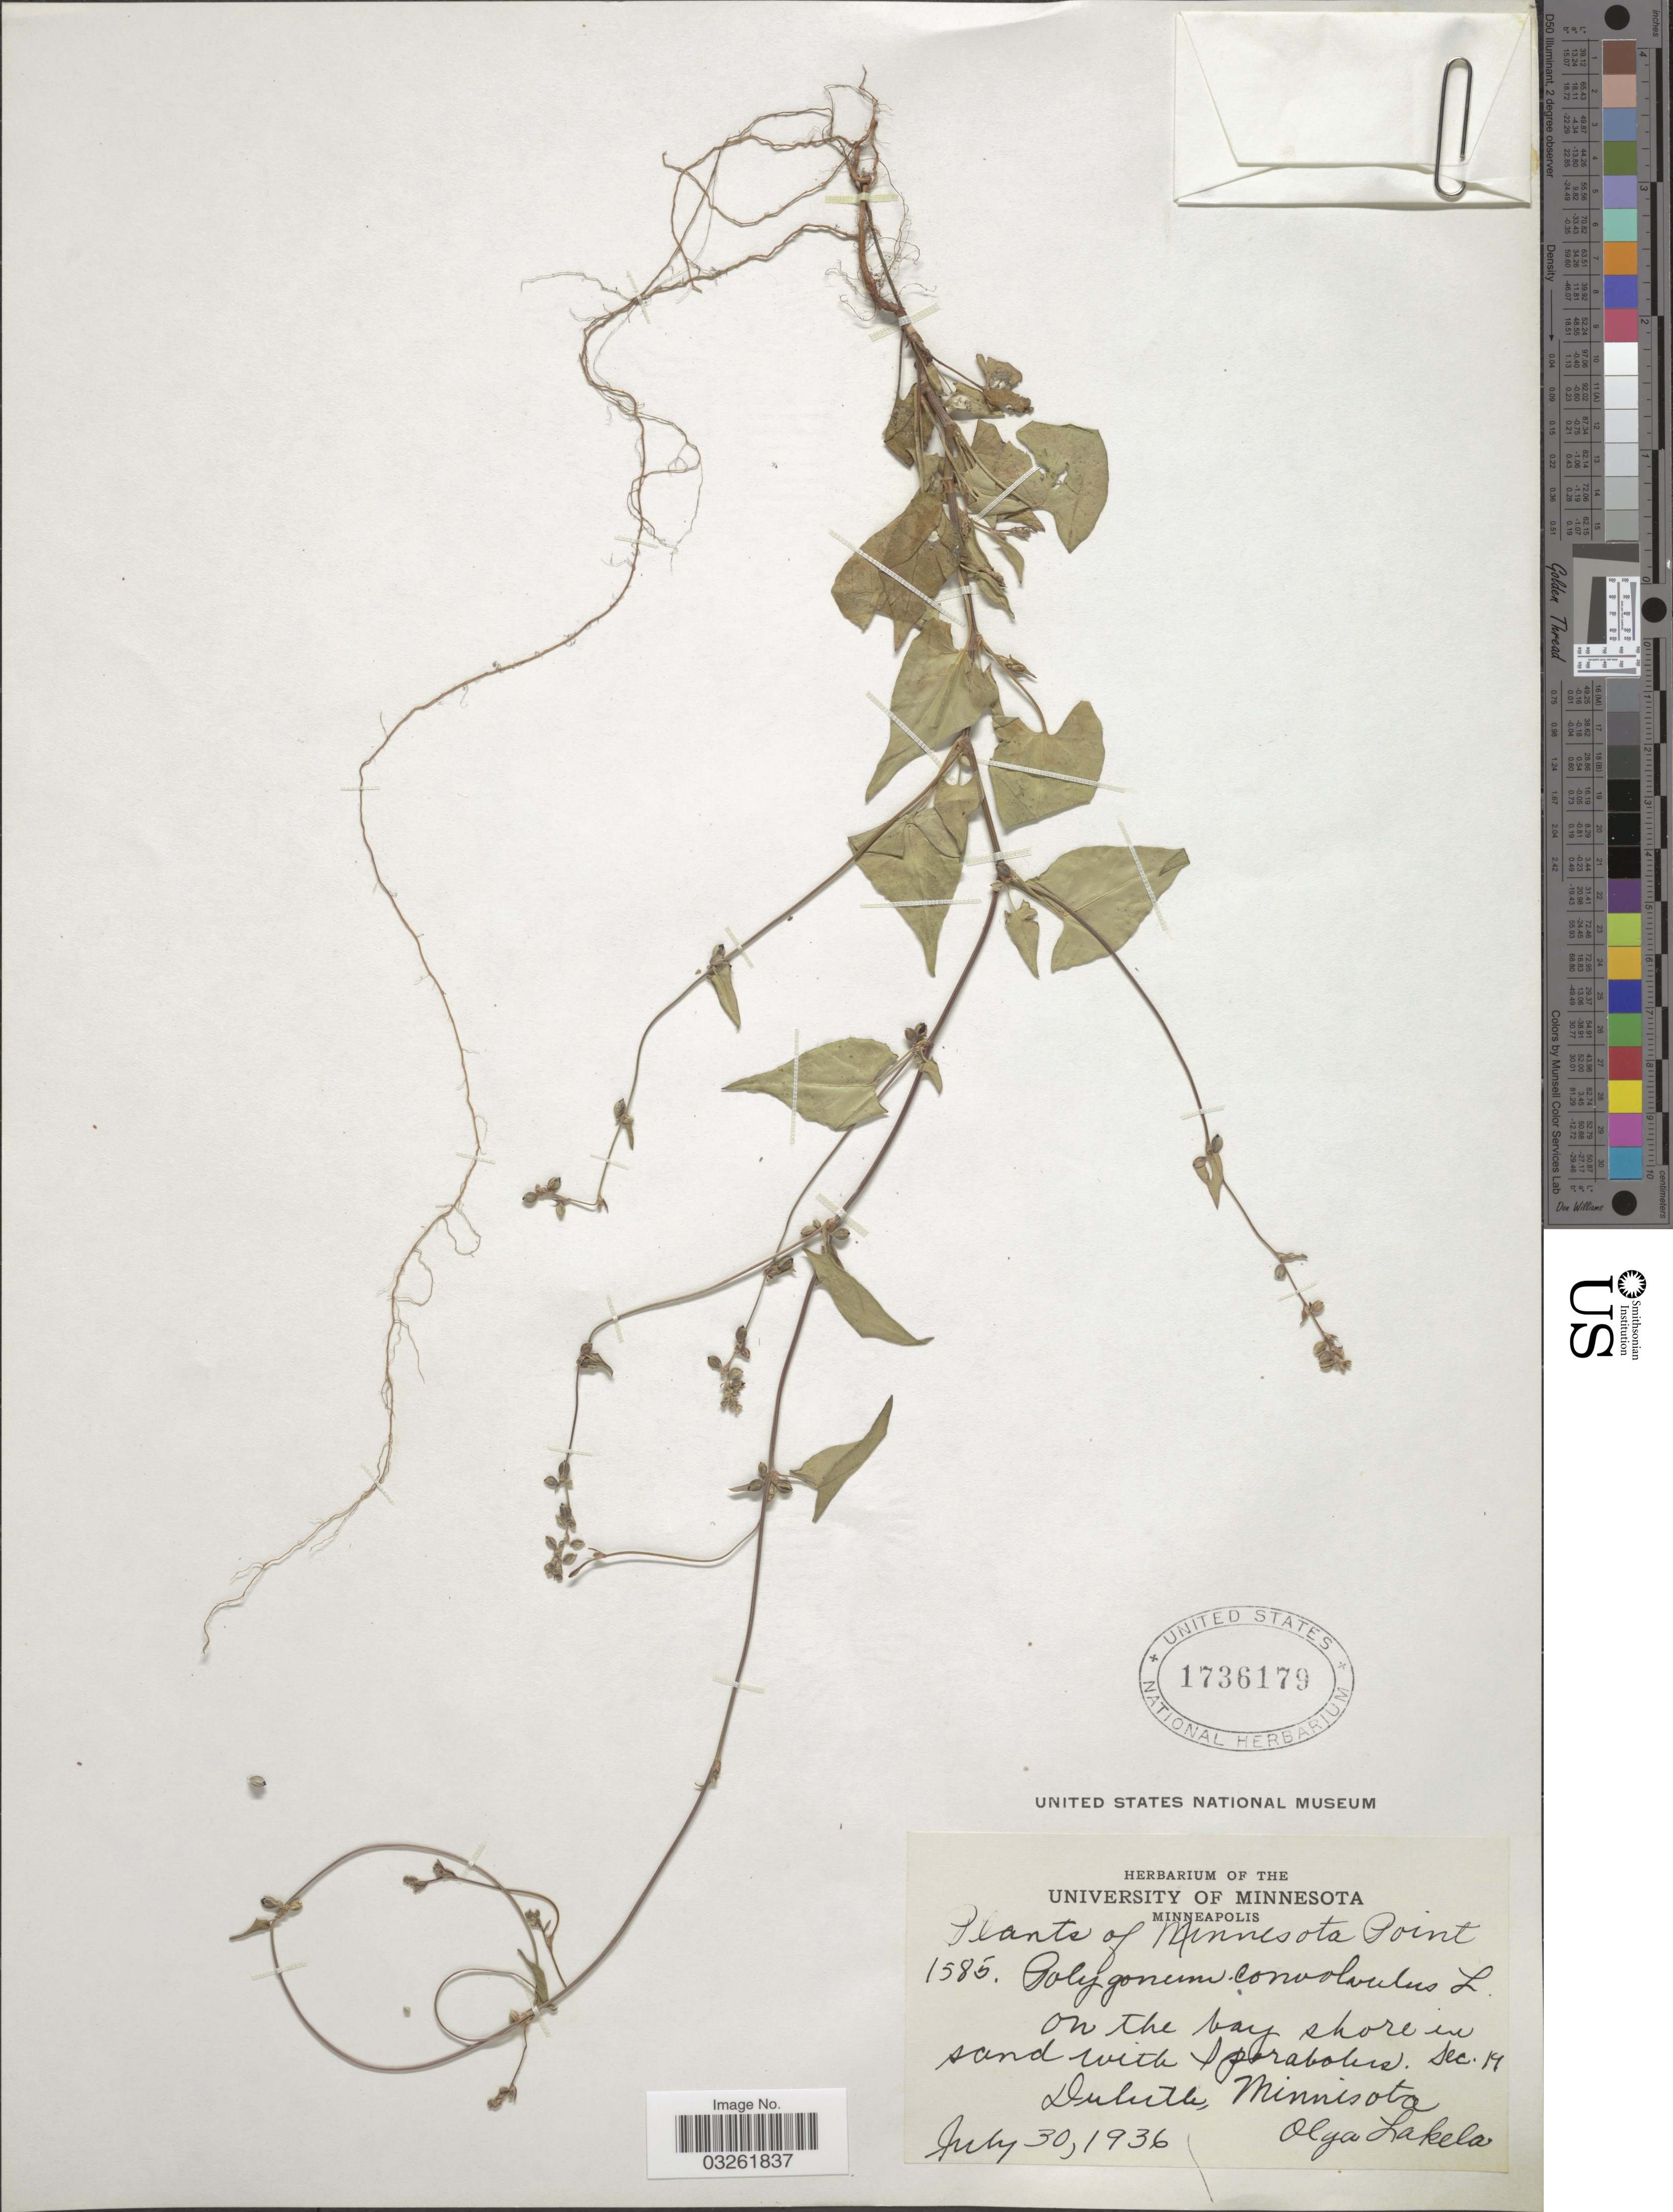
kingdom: Plantae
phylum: Tracheophyta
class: Magnoliopsida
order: Caryophyllales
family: Polygonaceae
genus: Fallopia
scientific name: Fallopia convolvulus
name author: (L.) Á. Löve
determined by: Strong, M. T., (US), Smithsonian Institution - National Museum of Natural History (UNITED STATES)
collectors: O. K. Lakela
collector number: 1585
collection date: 1936-07-30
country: United States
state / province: Minnesota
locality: Minnesota Point. On the bay shore in sand with Sporabolus. Sec. 19. Duluth.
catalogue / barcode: US 1736179